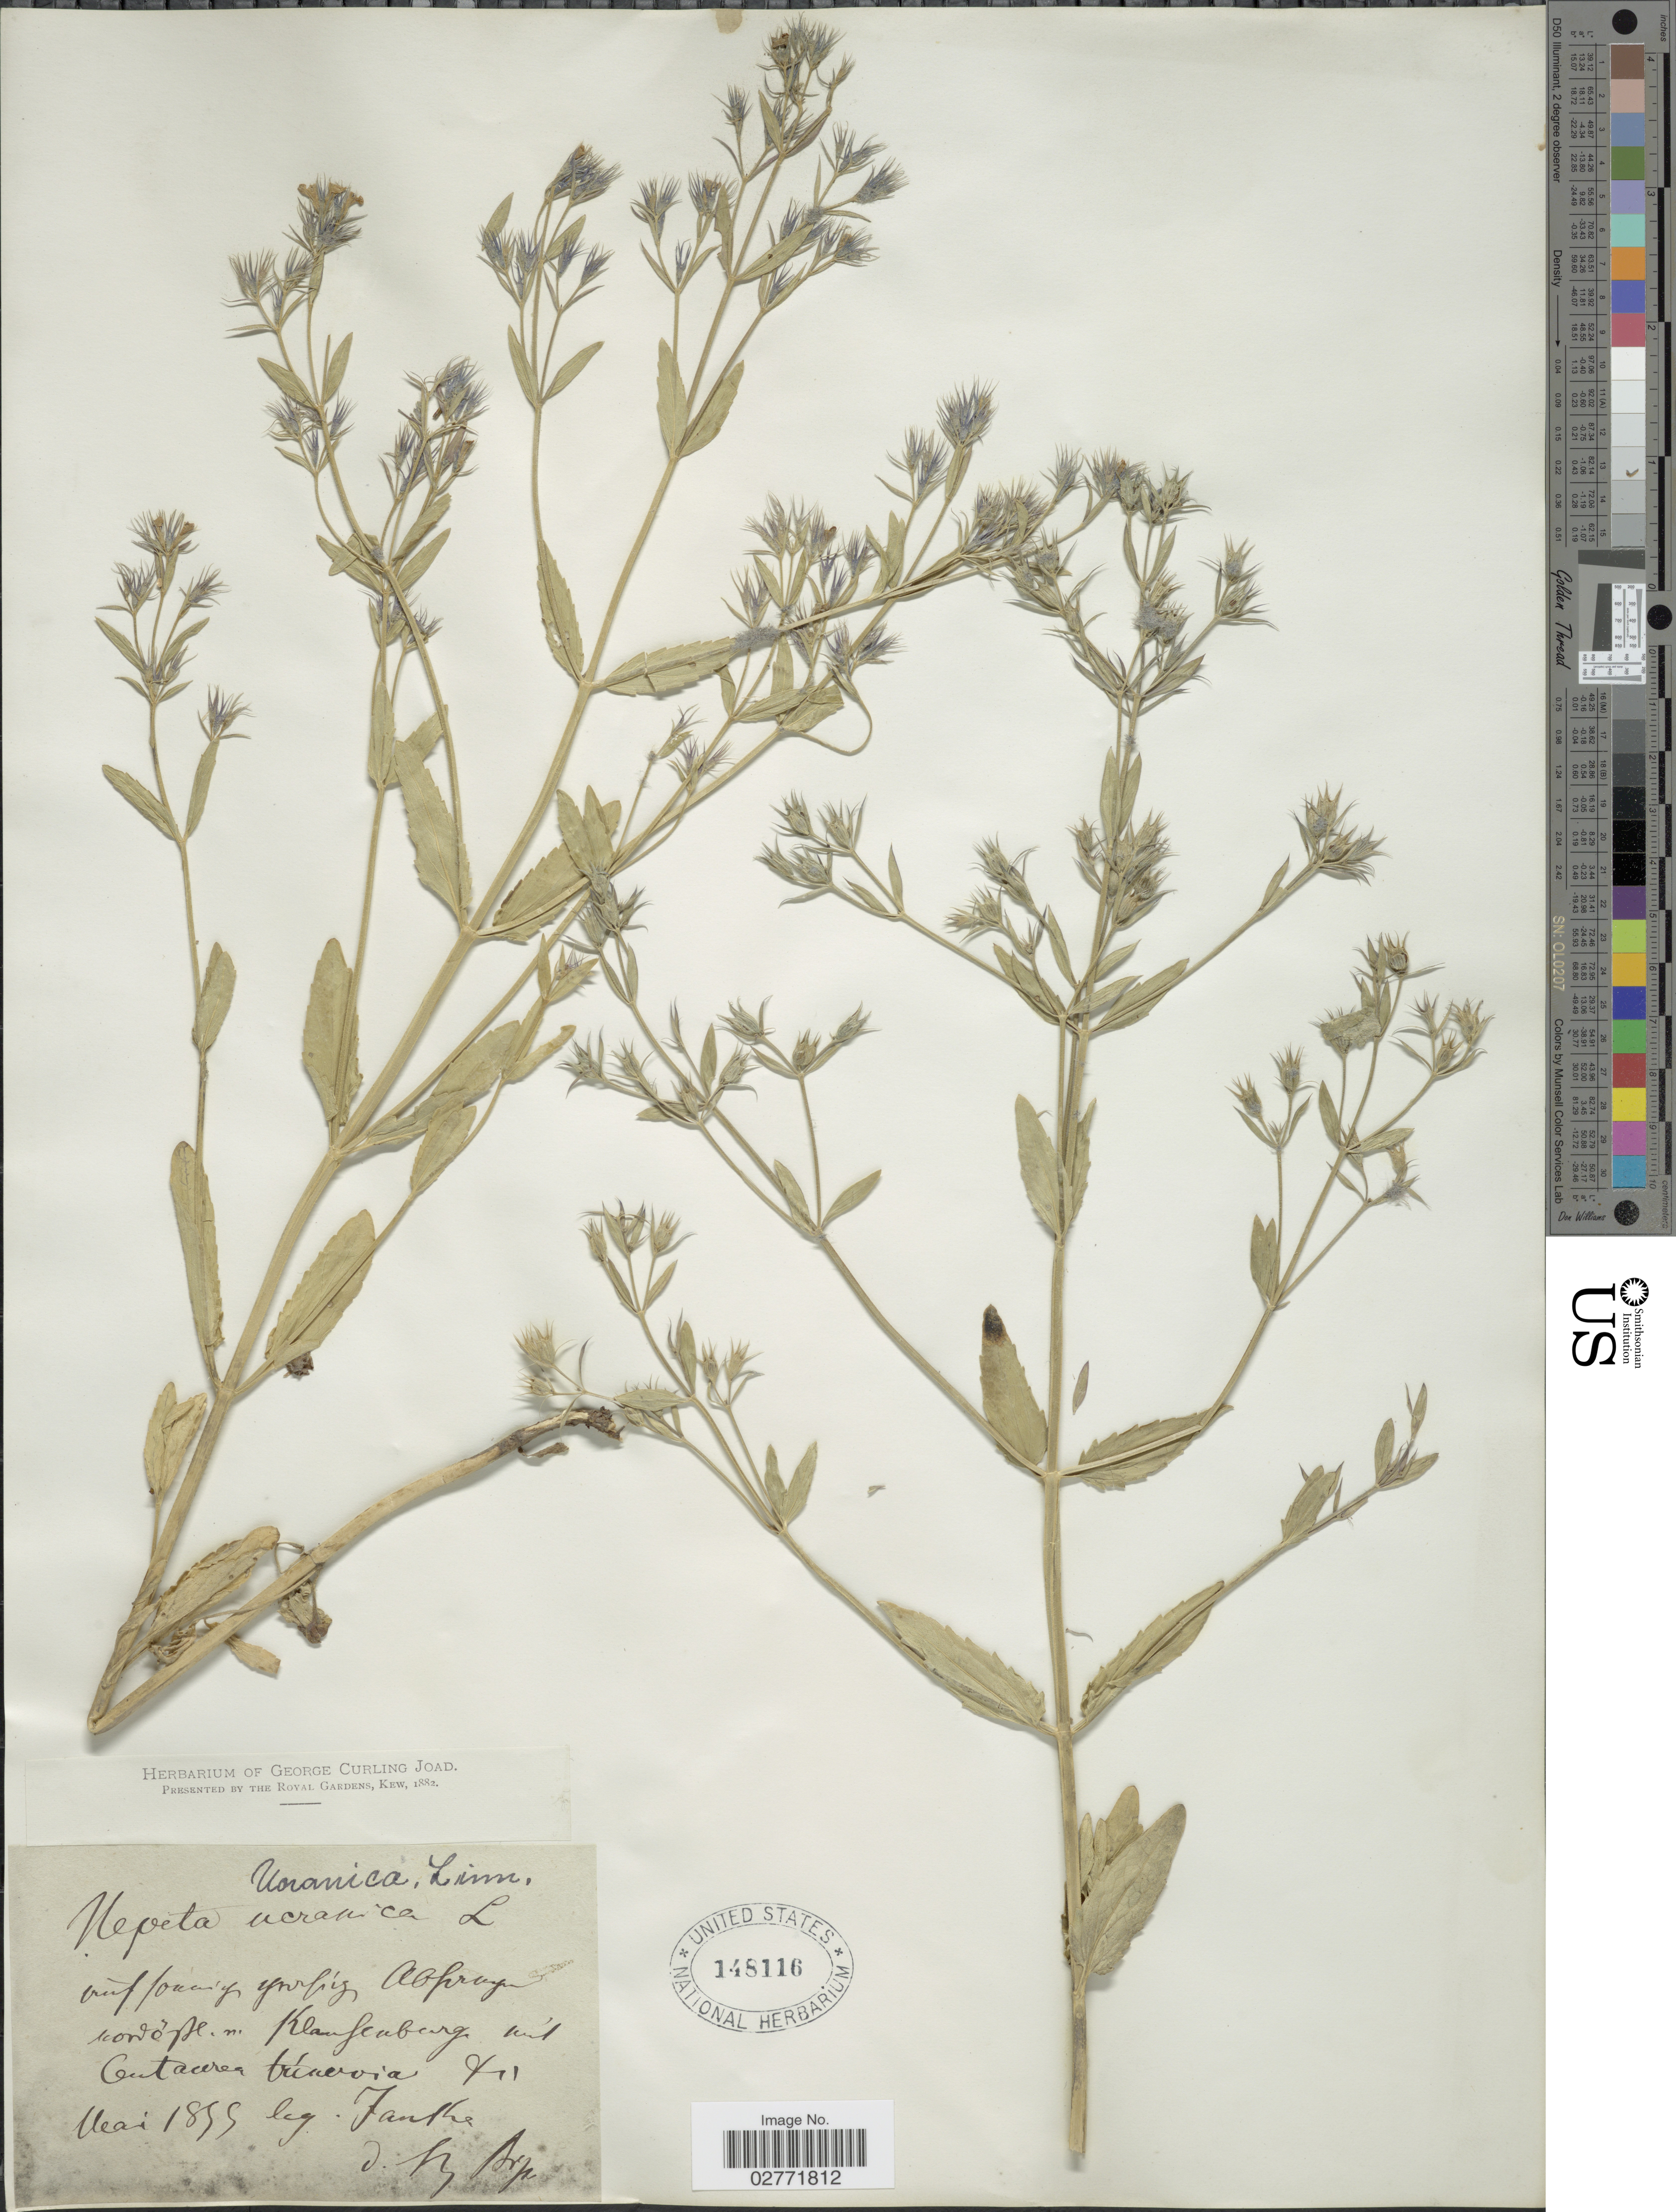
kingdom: Plantae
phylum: Tracheophyta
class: Magnoliopsida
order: Lamiales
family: Lamiaceae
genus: Nepeta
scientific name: Nepeta ucranica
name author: L.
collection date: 1855-04-13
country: Germany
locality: Klausenberg mt. Centacerea [interpreted] triavoia [interpreted]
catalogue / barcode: US 148116